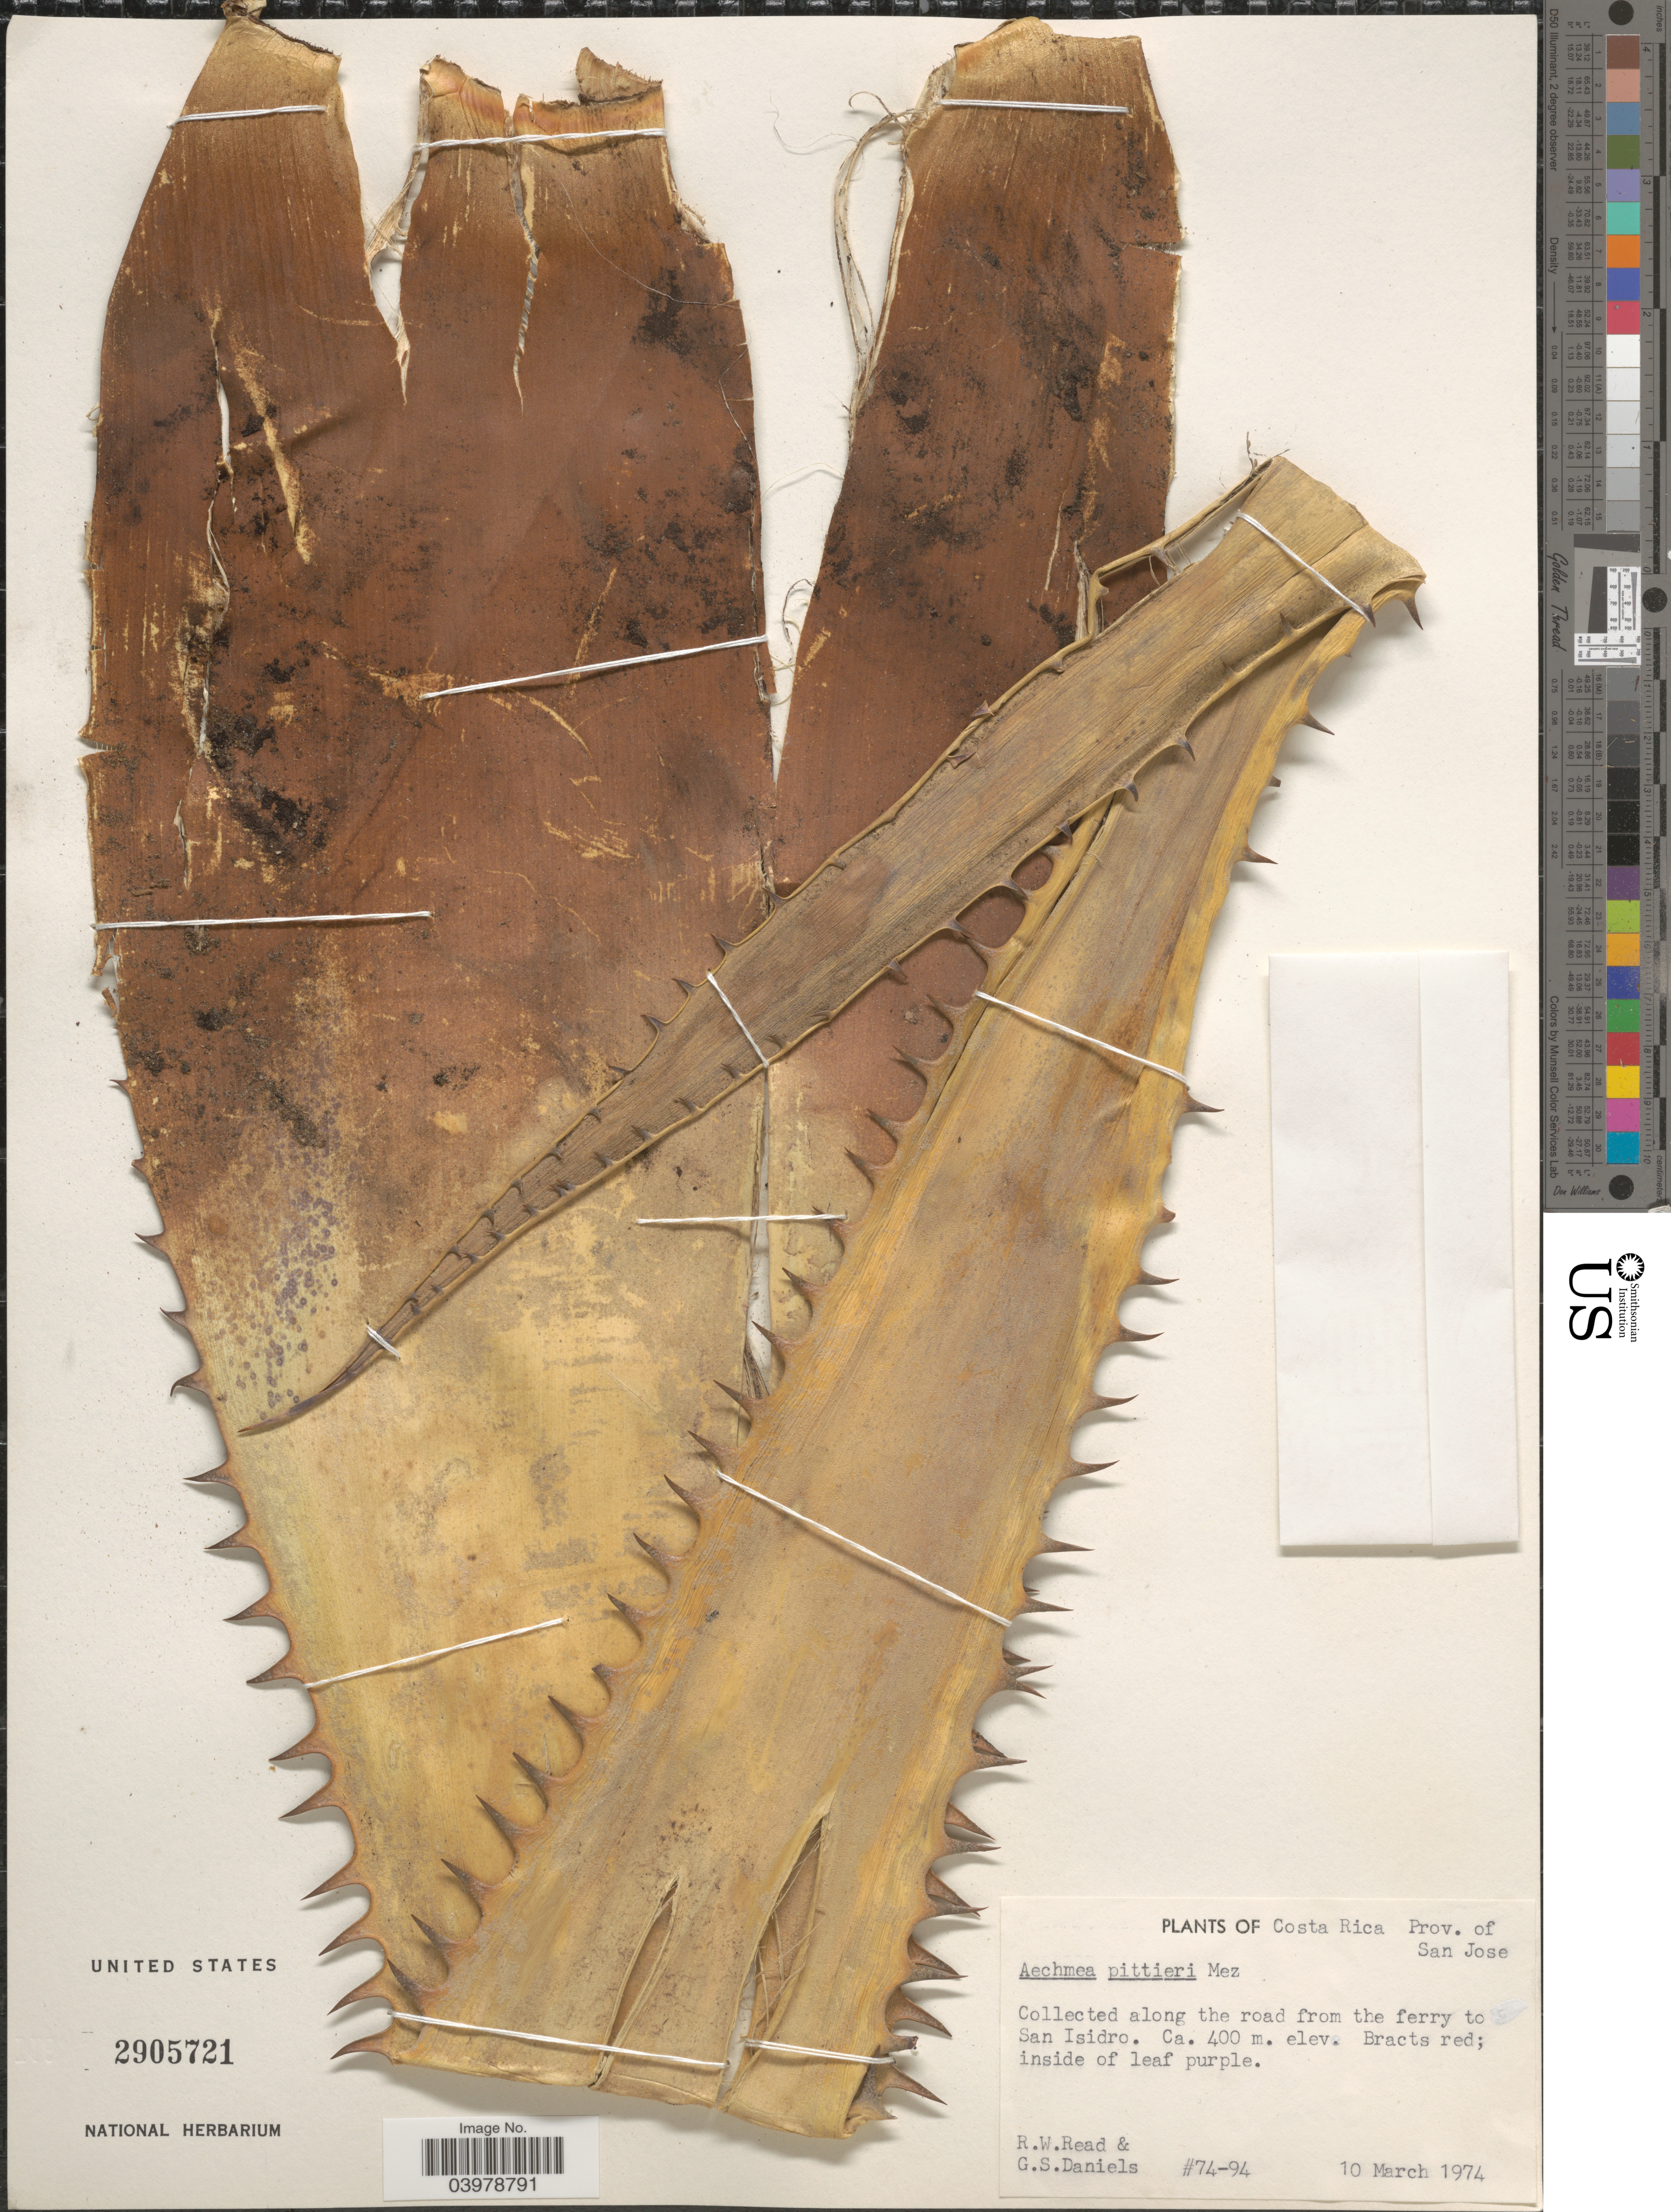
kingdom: Plantae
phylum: Tracheophyta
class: Liliopsida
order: Poales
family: Bromeliaceae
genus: Aechmea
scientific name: Aechmea pittieri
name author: Mez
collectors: R. W. Read & G. S. Daniels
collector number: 74-94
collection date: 1974-03-10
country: Costa Rica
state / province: San José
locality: Along the road from the ferry to San Isidro.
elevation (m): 400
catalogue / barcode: US 2905721